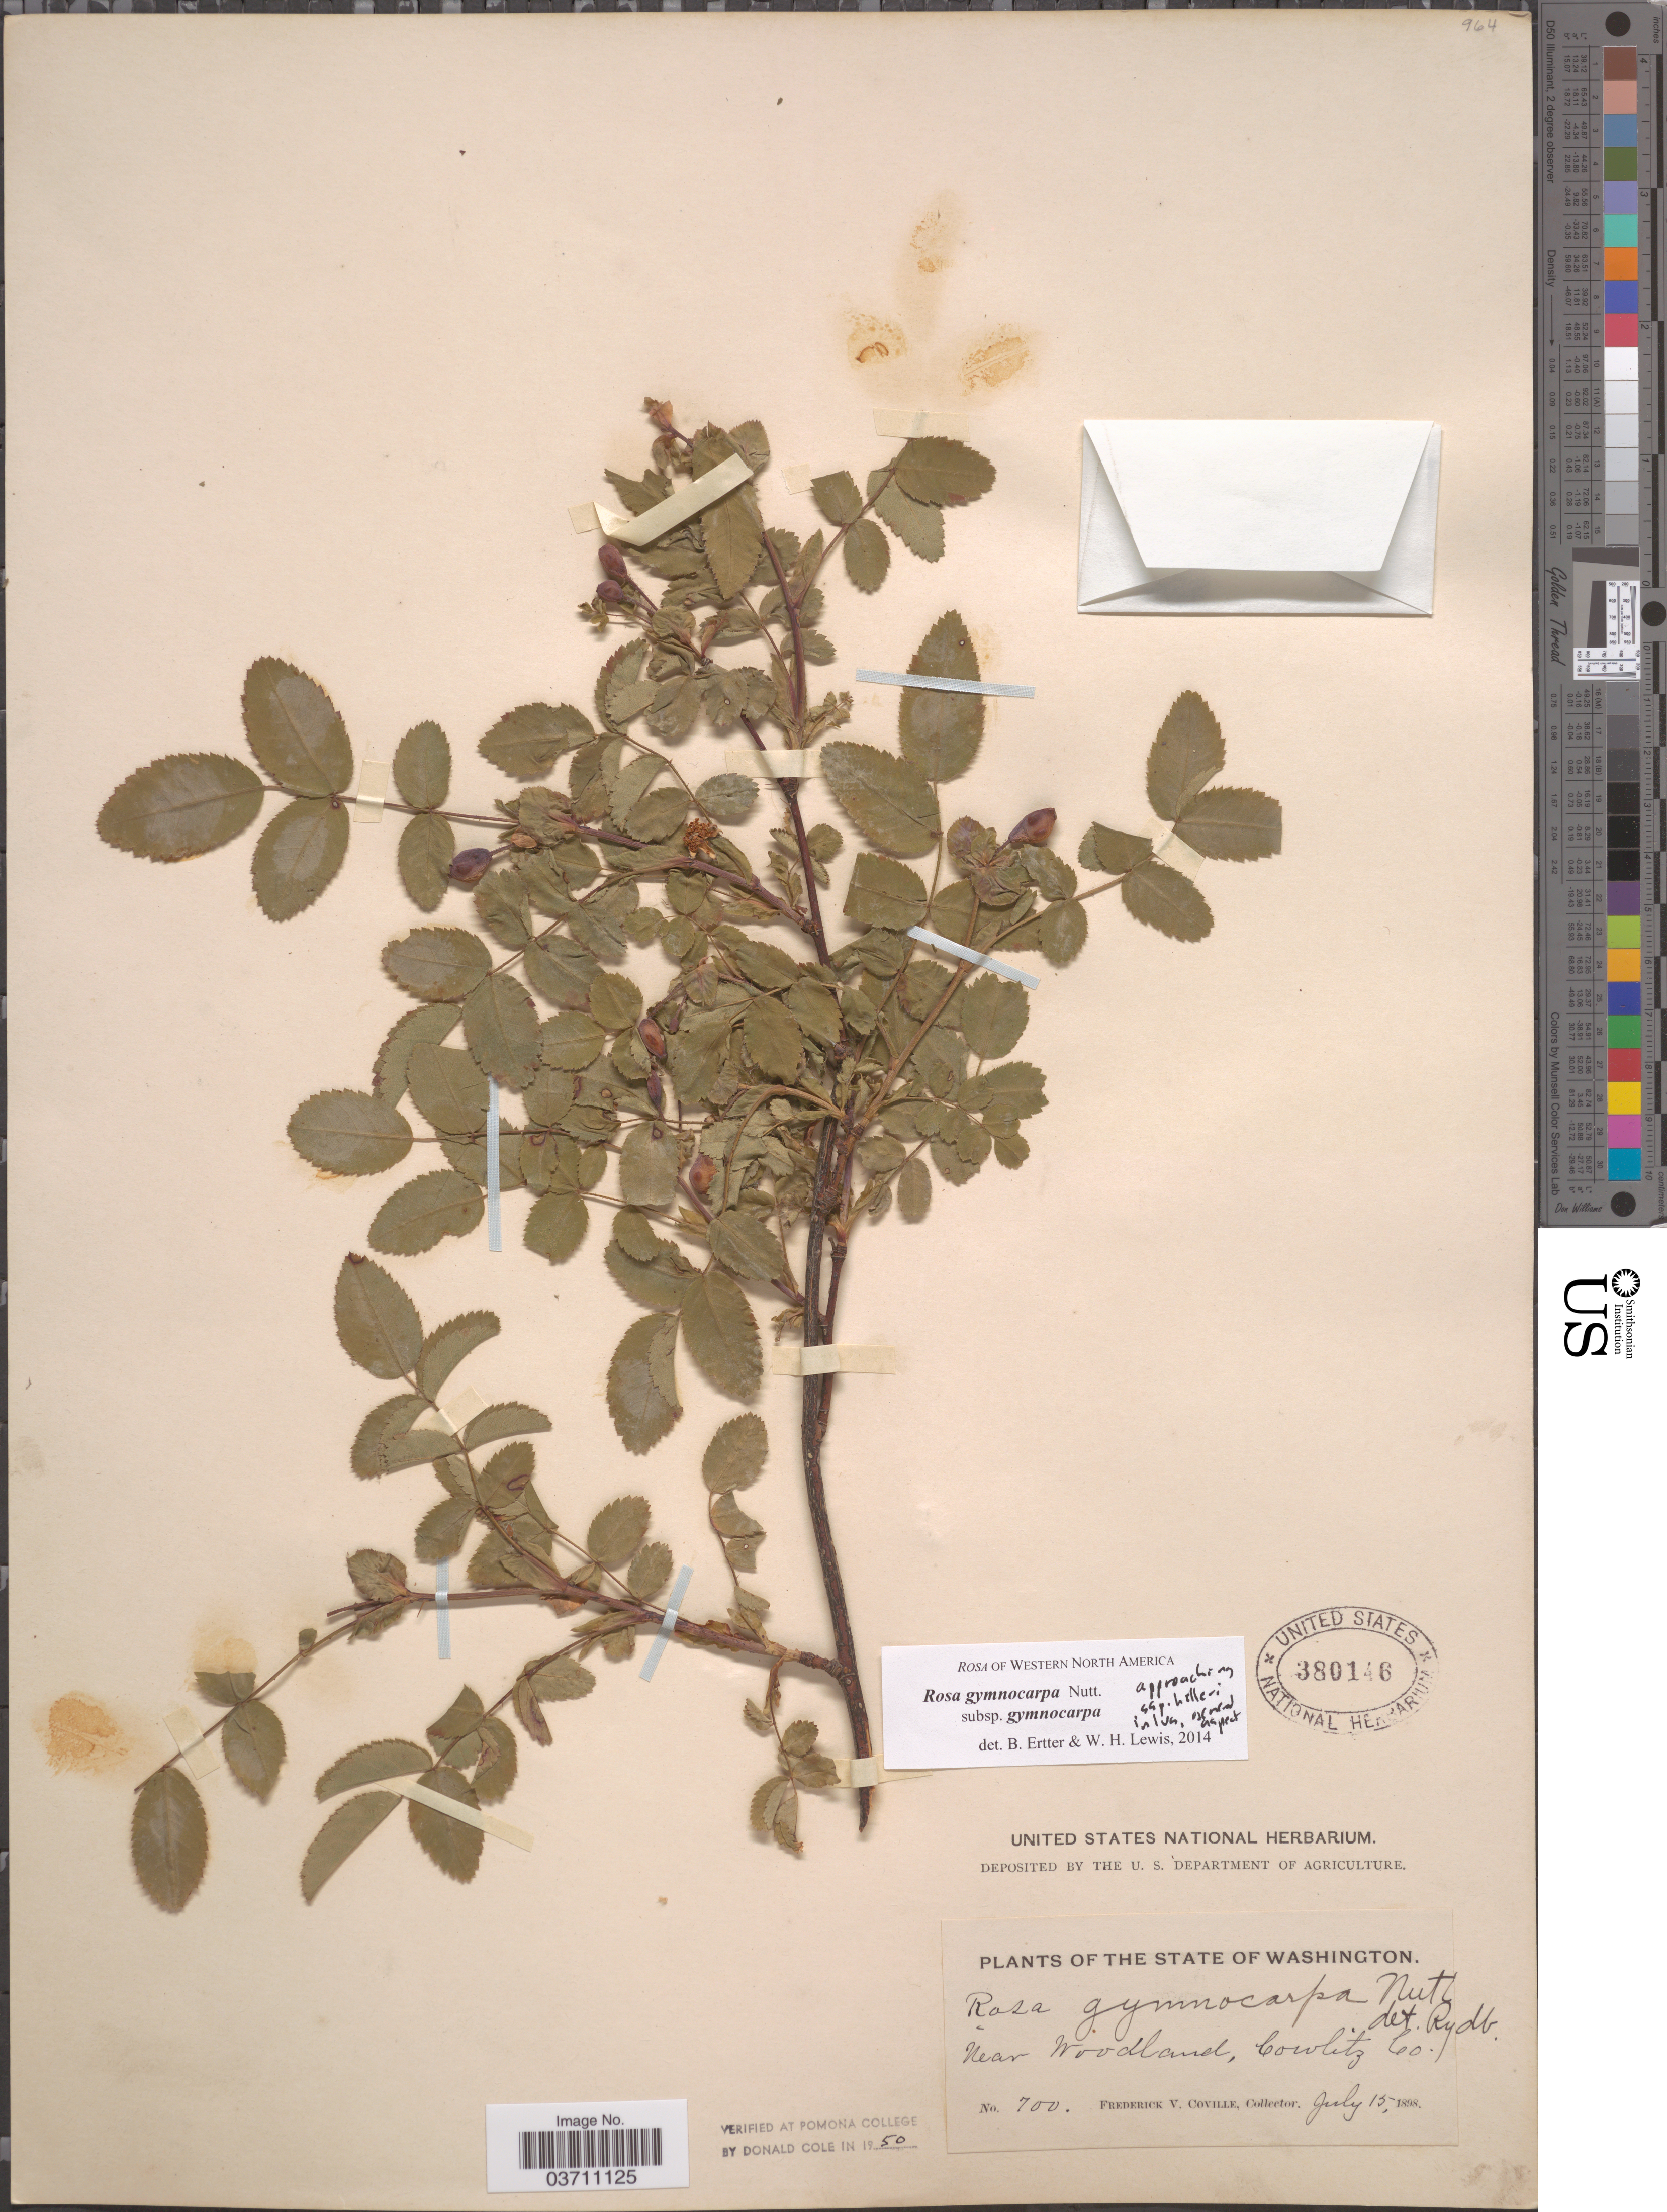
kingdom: Plantae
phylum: Tracheophyta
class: Magnoliopsida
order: Rosales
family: Rosaceae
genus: Rosa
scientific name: Rosa gymnocarpa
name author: Nutt.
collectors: F. V. Coville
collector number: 700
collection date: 1898-07-15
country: United States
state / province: Washington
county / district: Cowlitz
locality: Near Woodland, Cowlitz Co.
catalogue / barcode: US 380146